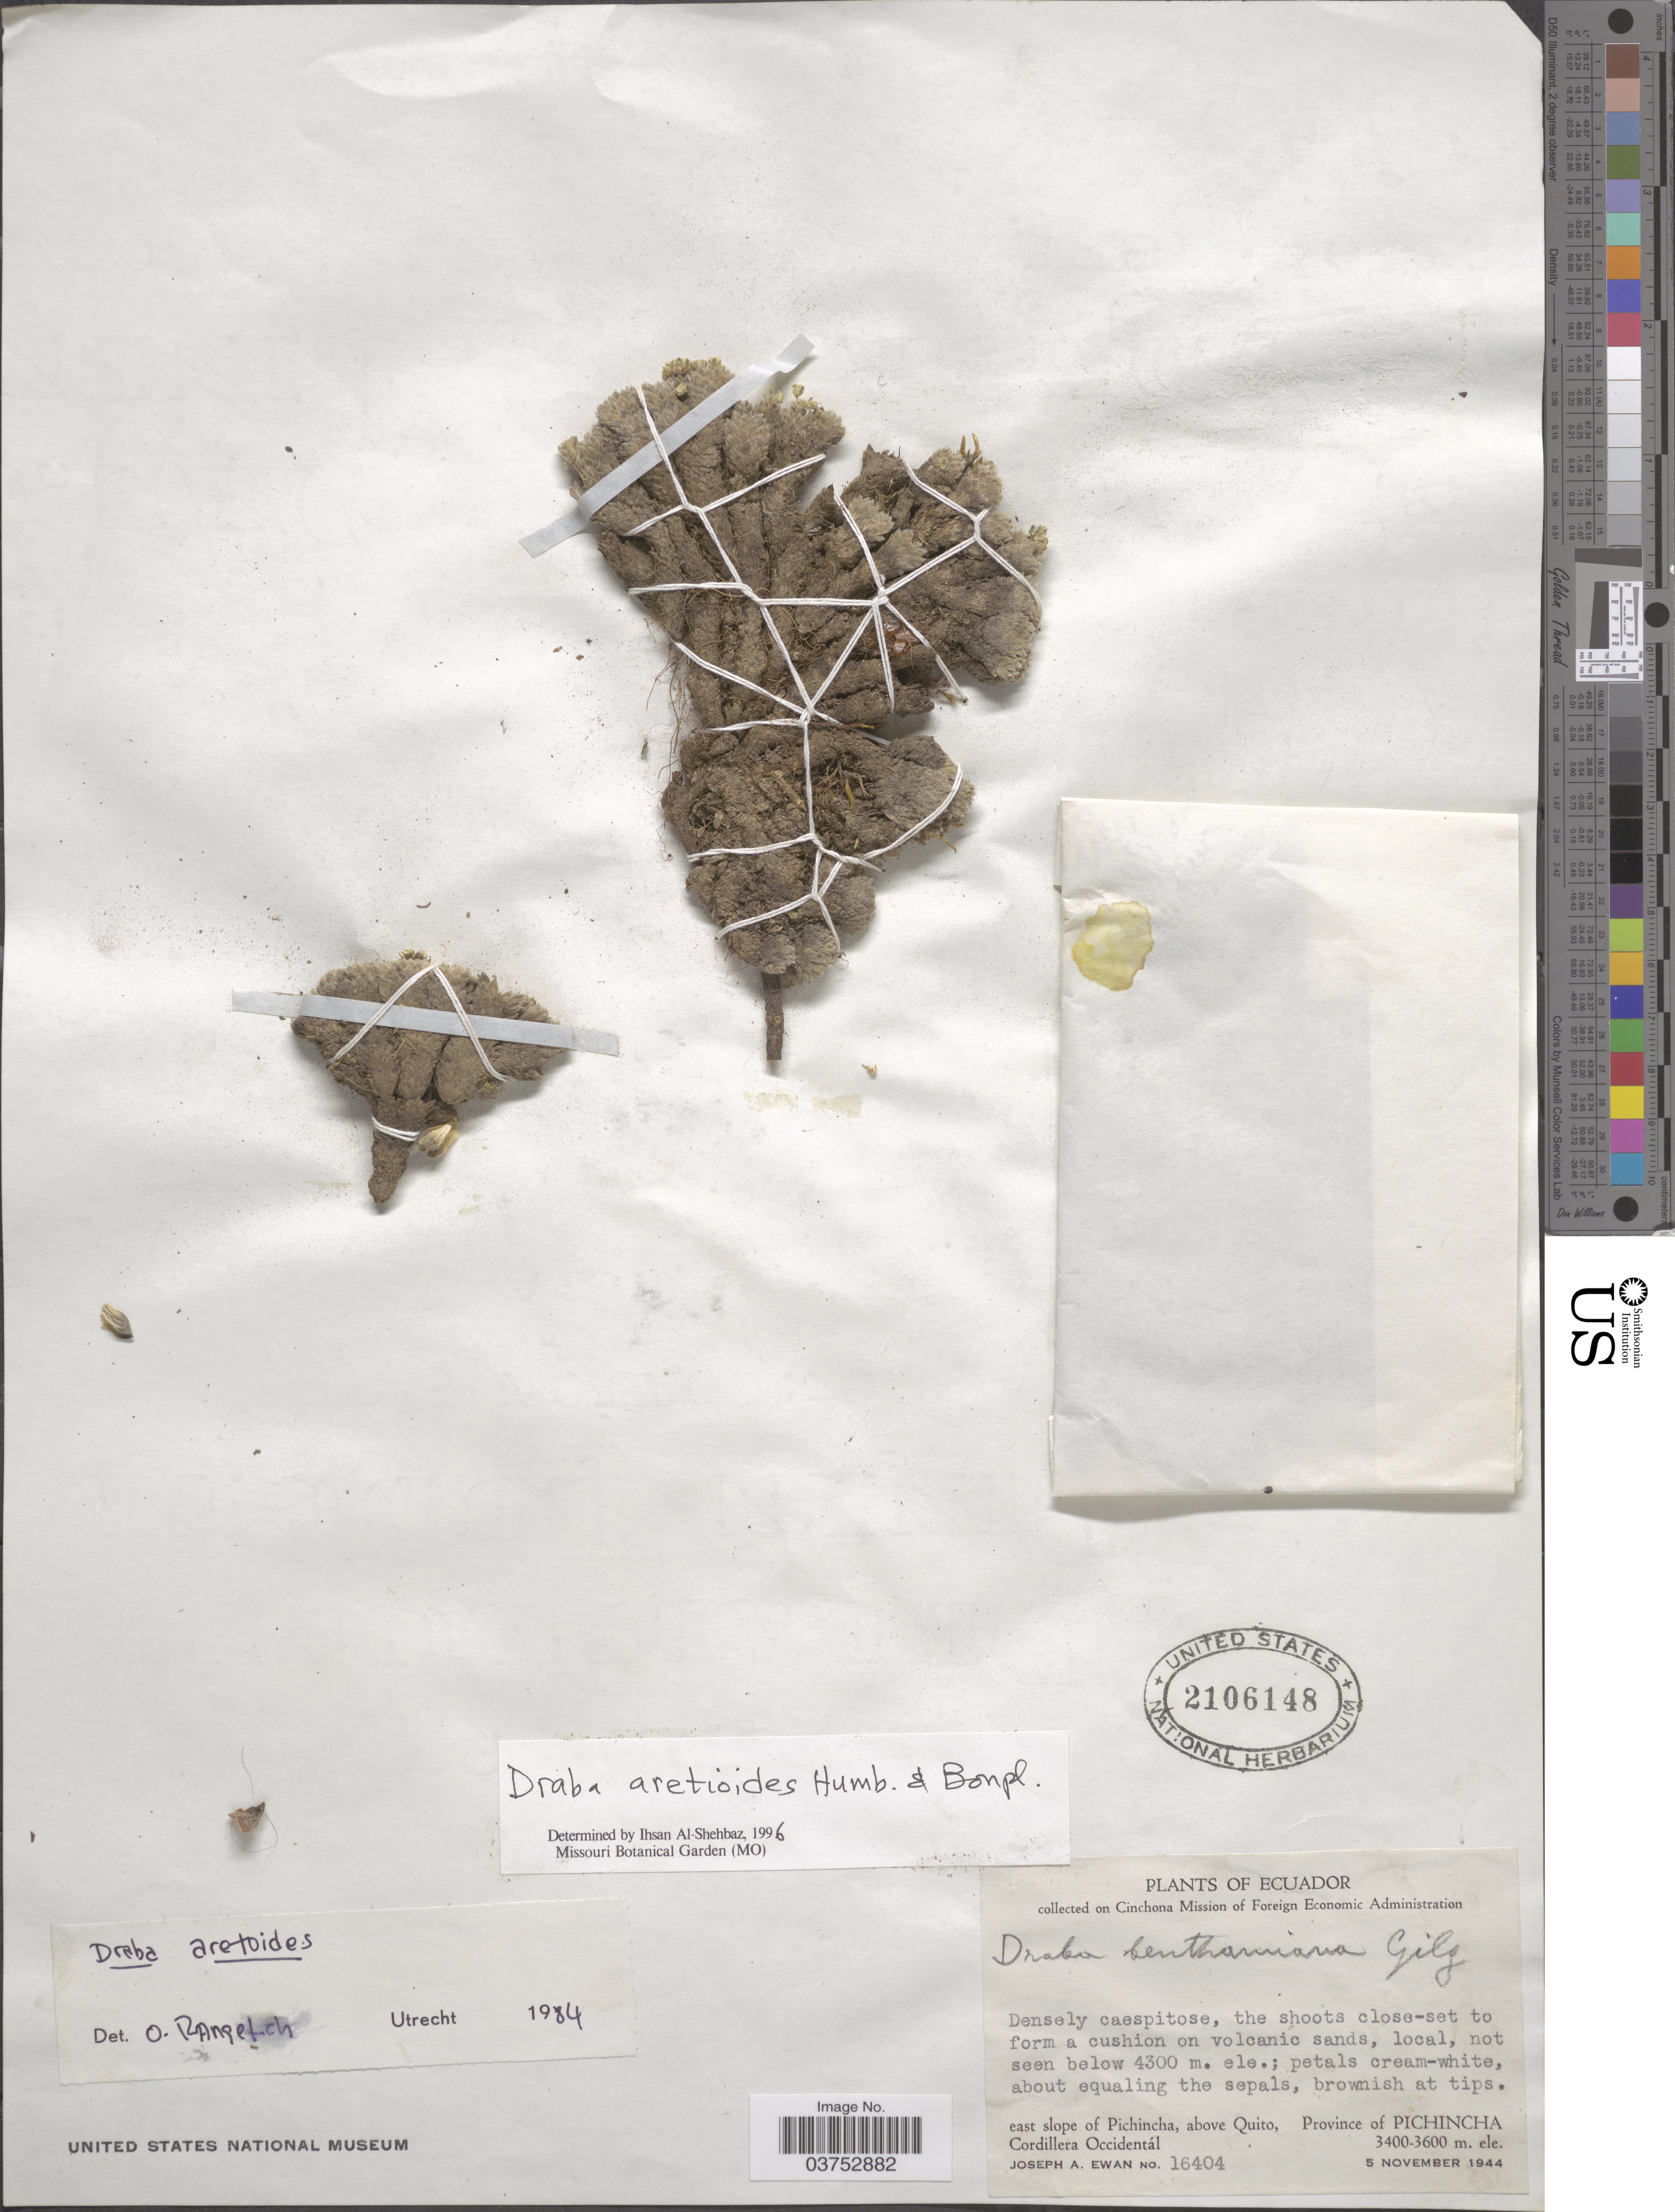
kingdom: Plantae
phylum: Tracheophyta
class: Magnoliopsida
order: Brassicales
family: Brassicaceae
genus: Draba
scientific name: Draba aretioides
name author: (A. Gray) Humb. & Bonpl.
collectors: J. A. Ewan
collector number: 16404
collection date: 1944-11-05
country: Ecuador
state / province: Pichincha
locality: East slope of Pichincha, above Quito, Cordillera Occidentál.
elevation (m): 3400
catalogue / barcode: US 2106148